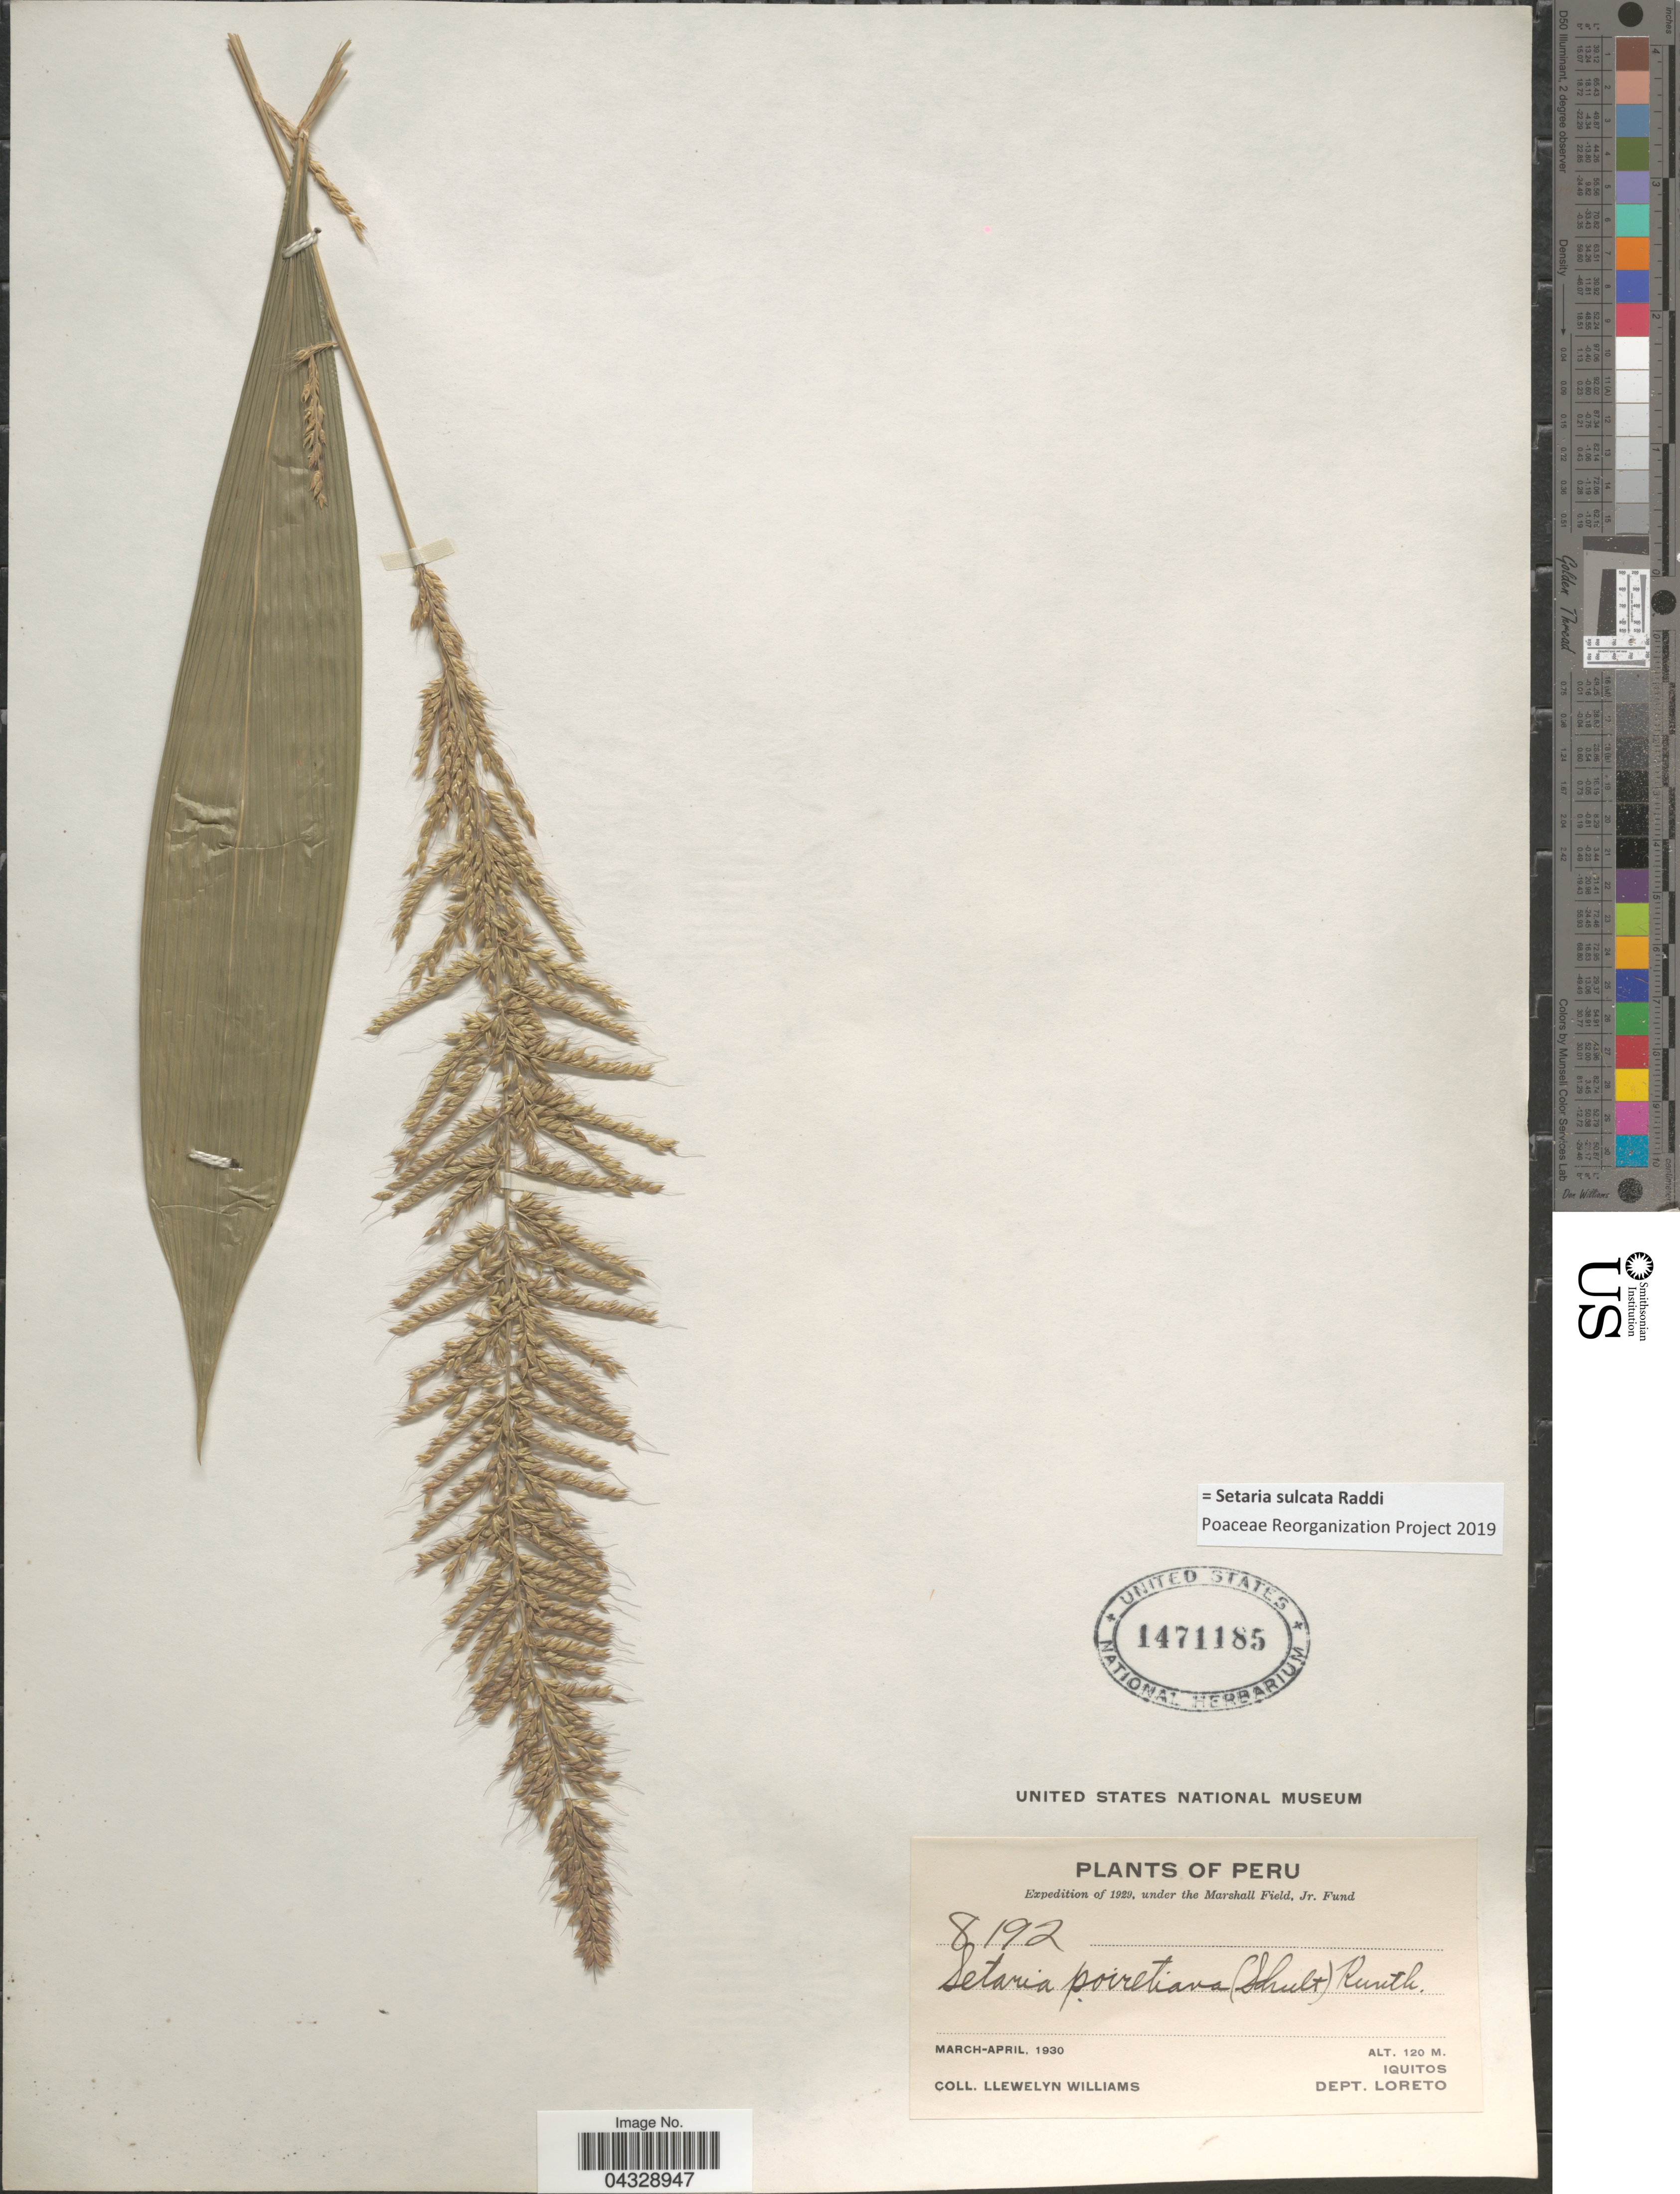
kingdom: Plantae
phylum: Tracheophyta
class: Liliopsida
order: Poales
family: Poaceae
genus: Setaria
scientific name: Setaria sulcata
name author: Raddi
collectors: Ll. Williams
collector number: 8192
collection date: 1930-03/1930-04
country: Peru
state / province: Loreto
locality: Expedition of 1929. Iuitos. Dept. Loreto.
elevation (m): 120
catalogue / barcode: US 1471185